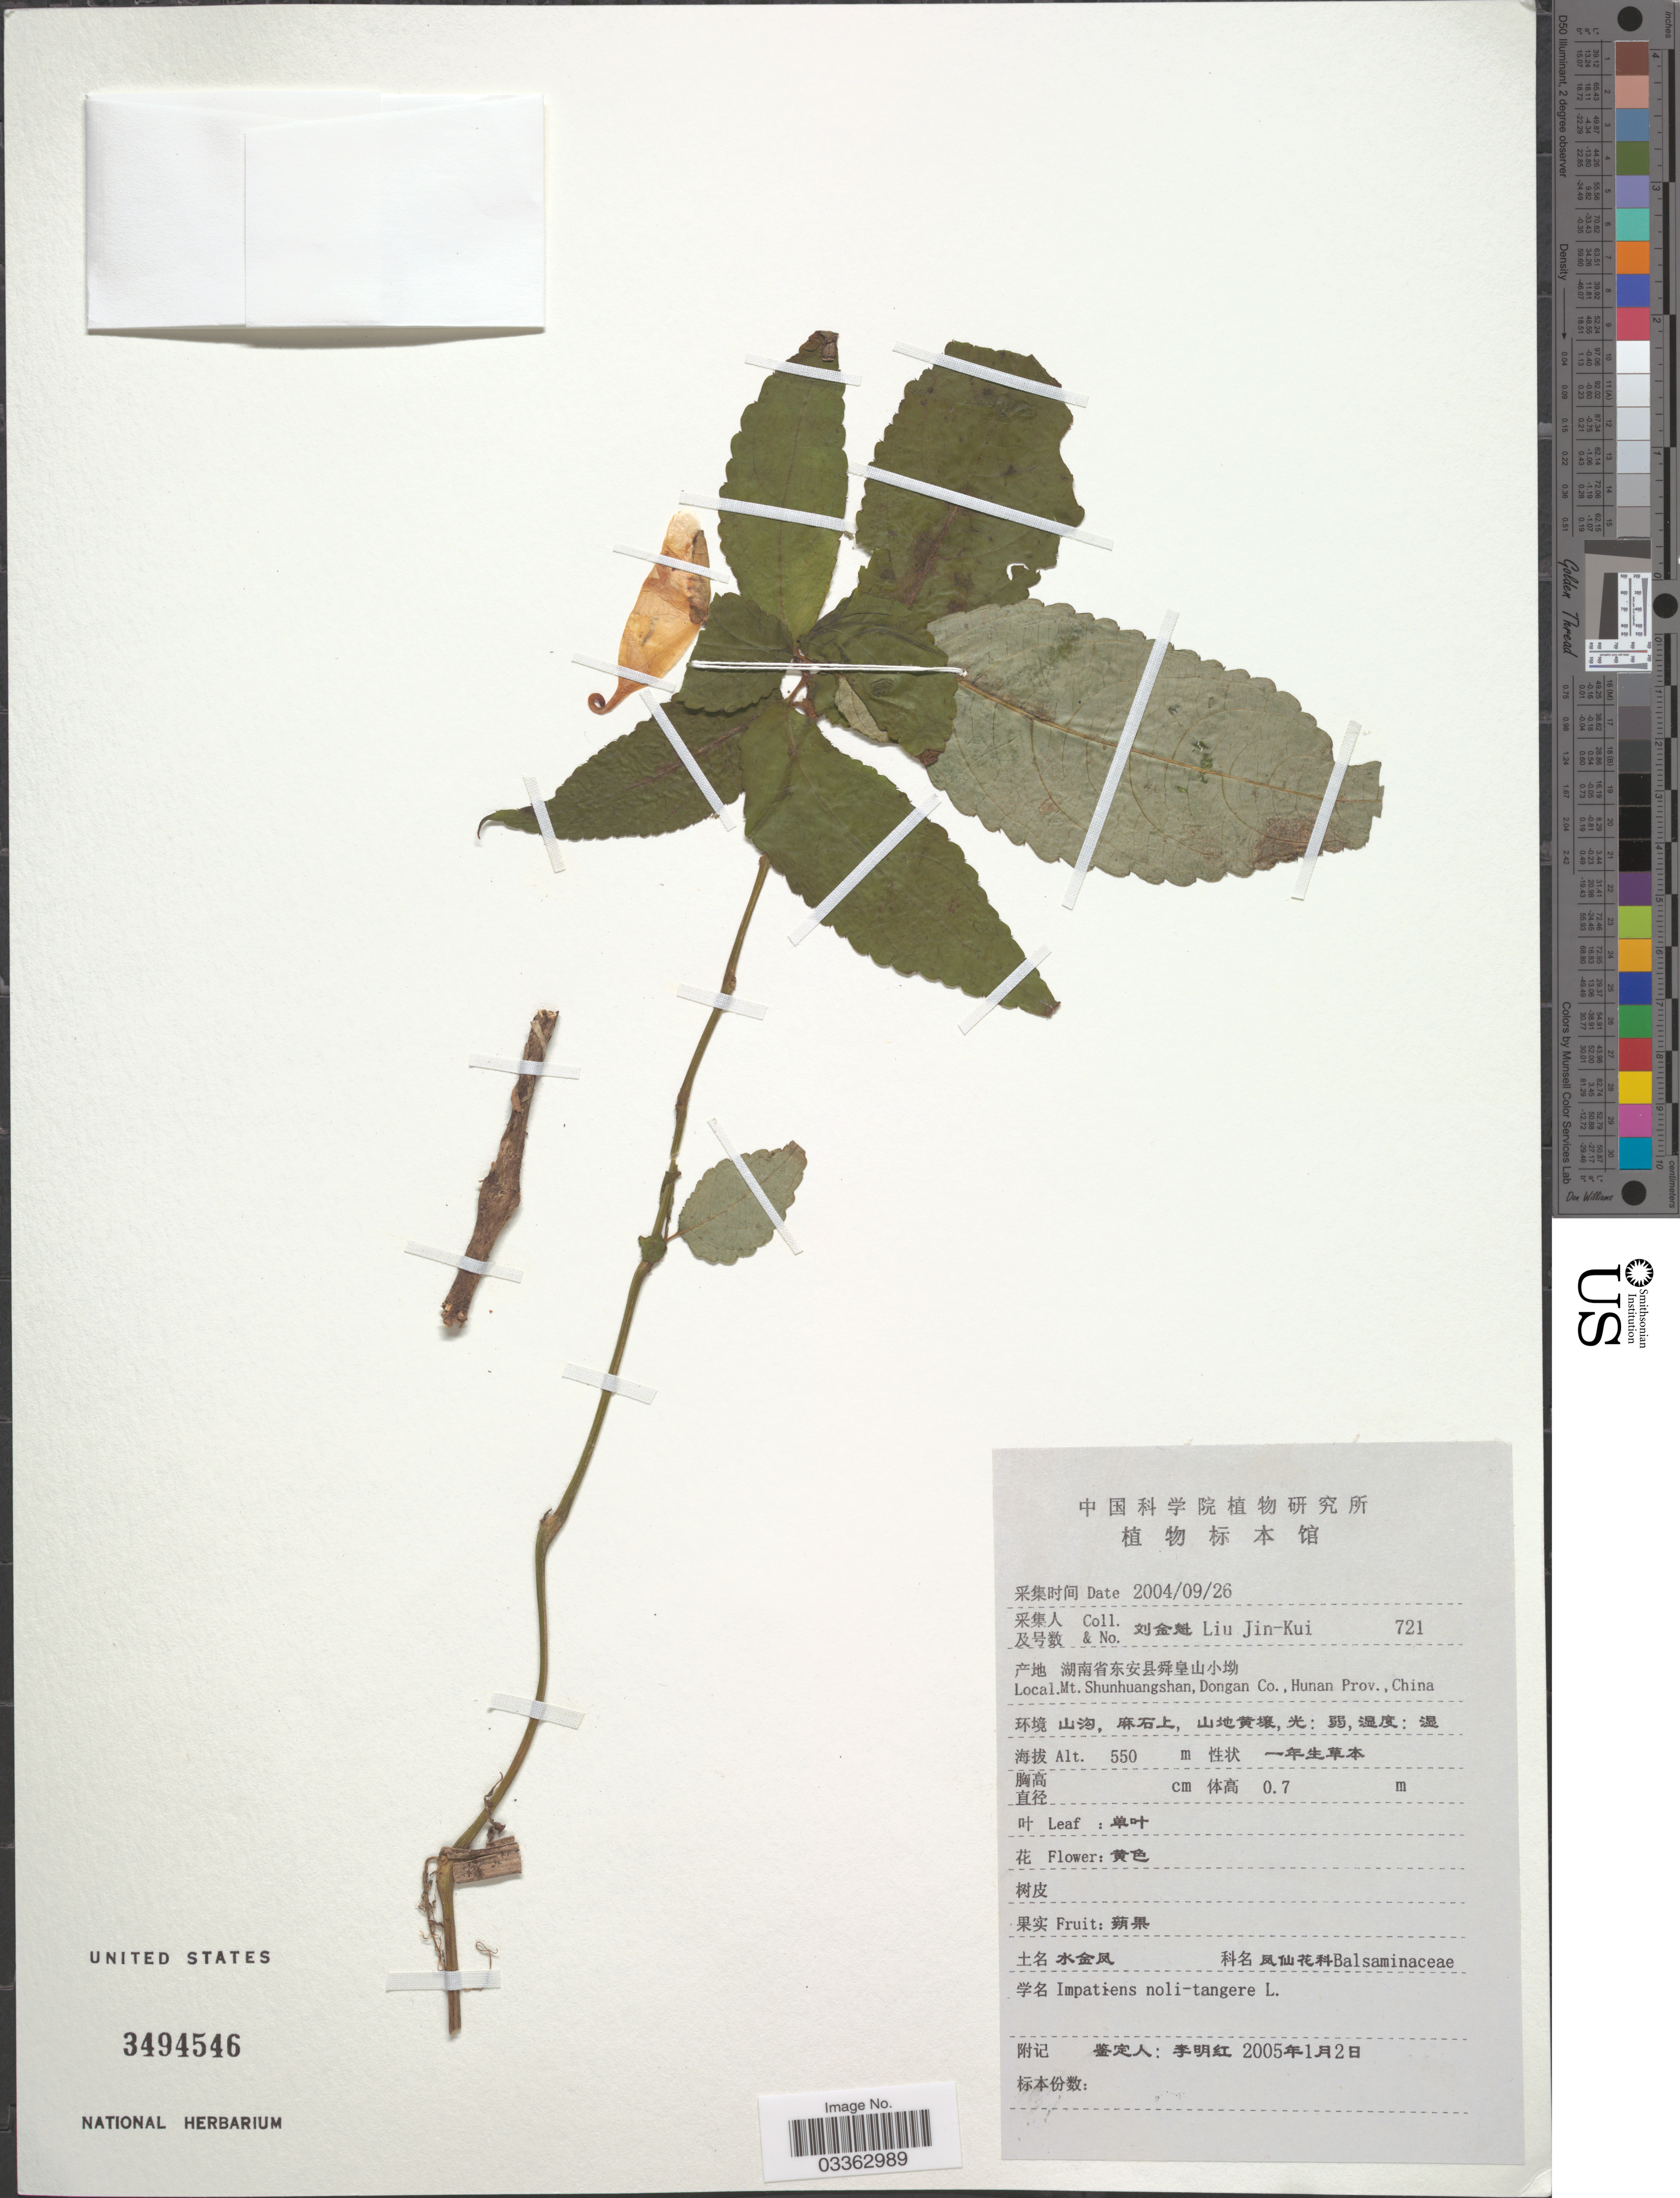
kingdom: Plantae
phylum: Tracheophyta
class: Magnoliopsida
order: Ericales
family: Balsaminaceae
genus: Impatiens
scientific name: Impatiens noli-tangere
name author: L.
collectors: Liu Jin-Kui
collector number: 721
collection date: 2004-09-26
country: China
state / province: Hunan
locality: Mt. Shunhuangshan, Dongan Co.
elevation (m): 550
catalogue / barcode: US 3494546